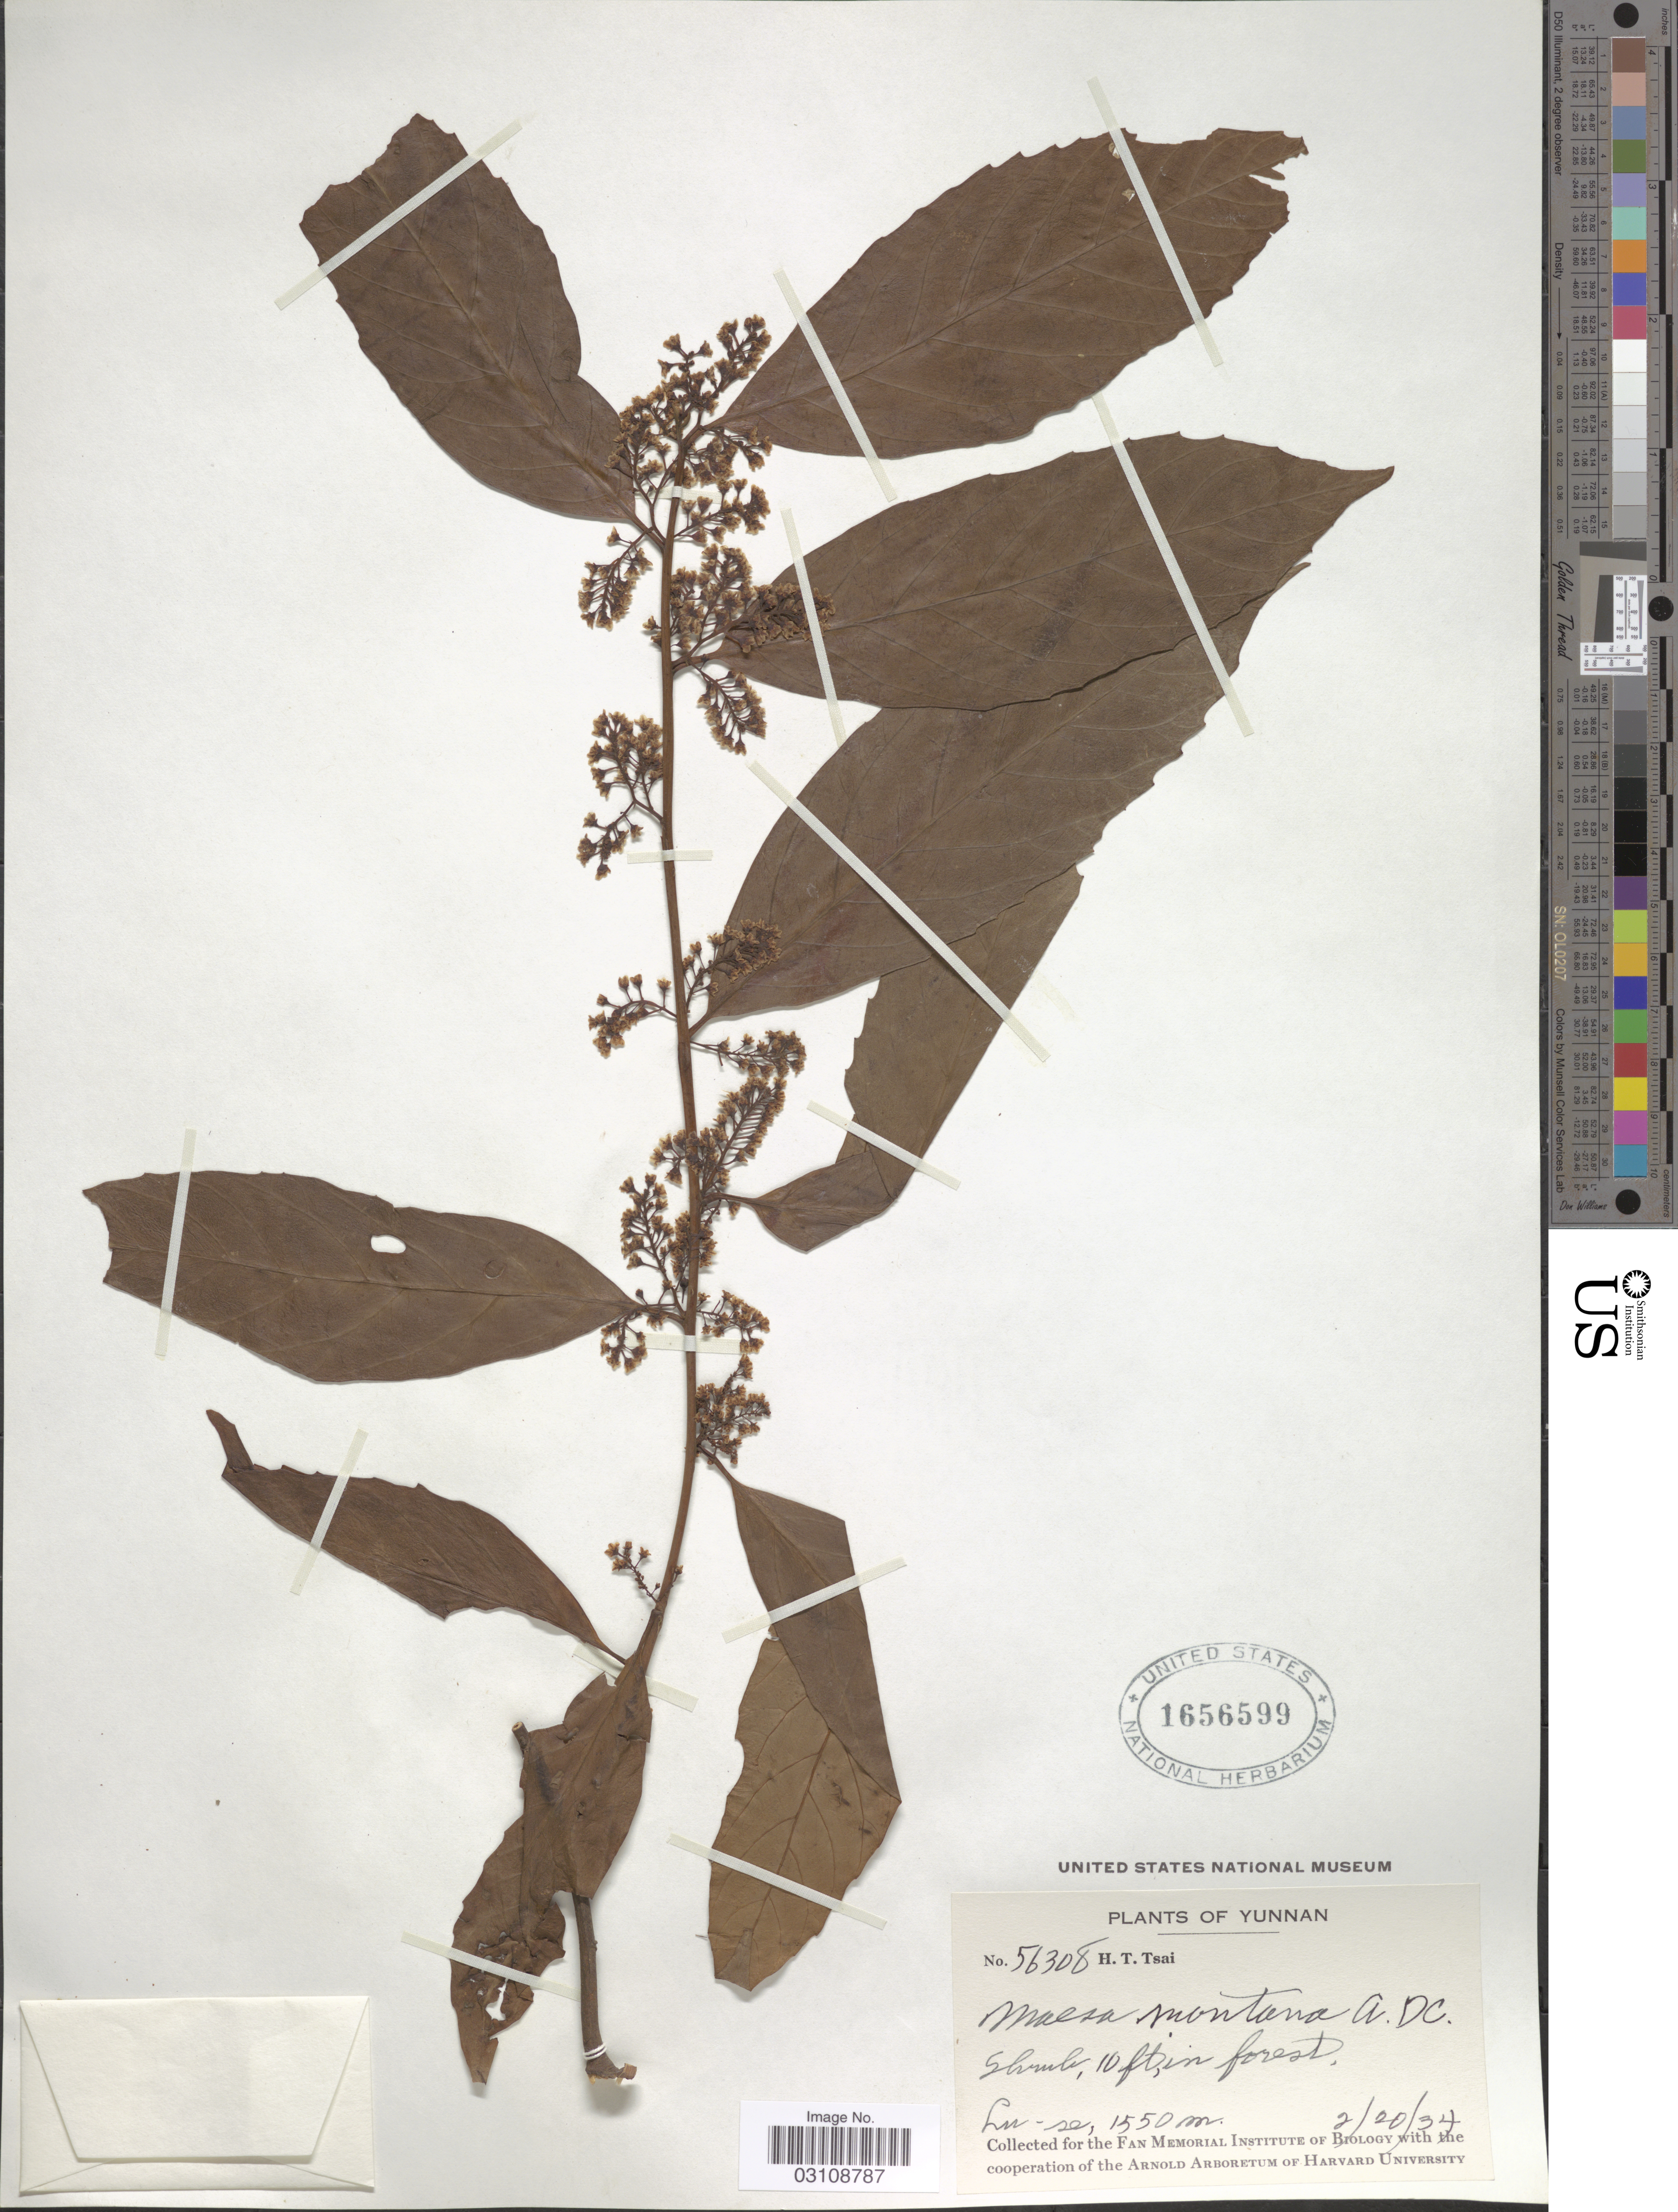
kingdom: Plantae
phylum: Tracheophyta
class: Magnoliopsida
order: Ericales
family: Primulaceae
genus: Maesa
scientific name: Maesa montana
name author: A. DC.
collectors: H. Tsai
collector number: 56308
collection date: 1934-02-20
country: China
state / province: Yunnan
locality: Lu-se.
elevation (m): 1550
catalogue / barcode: US 1656599